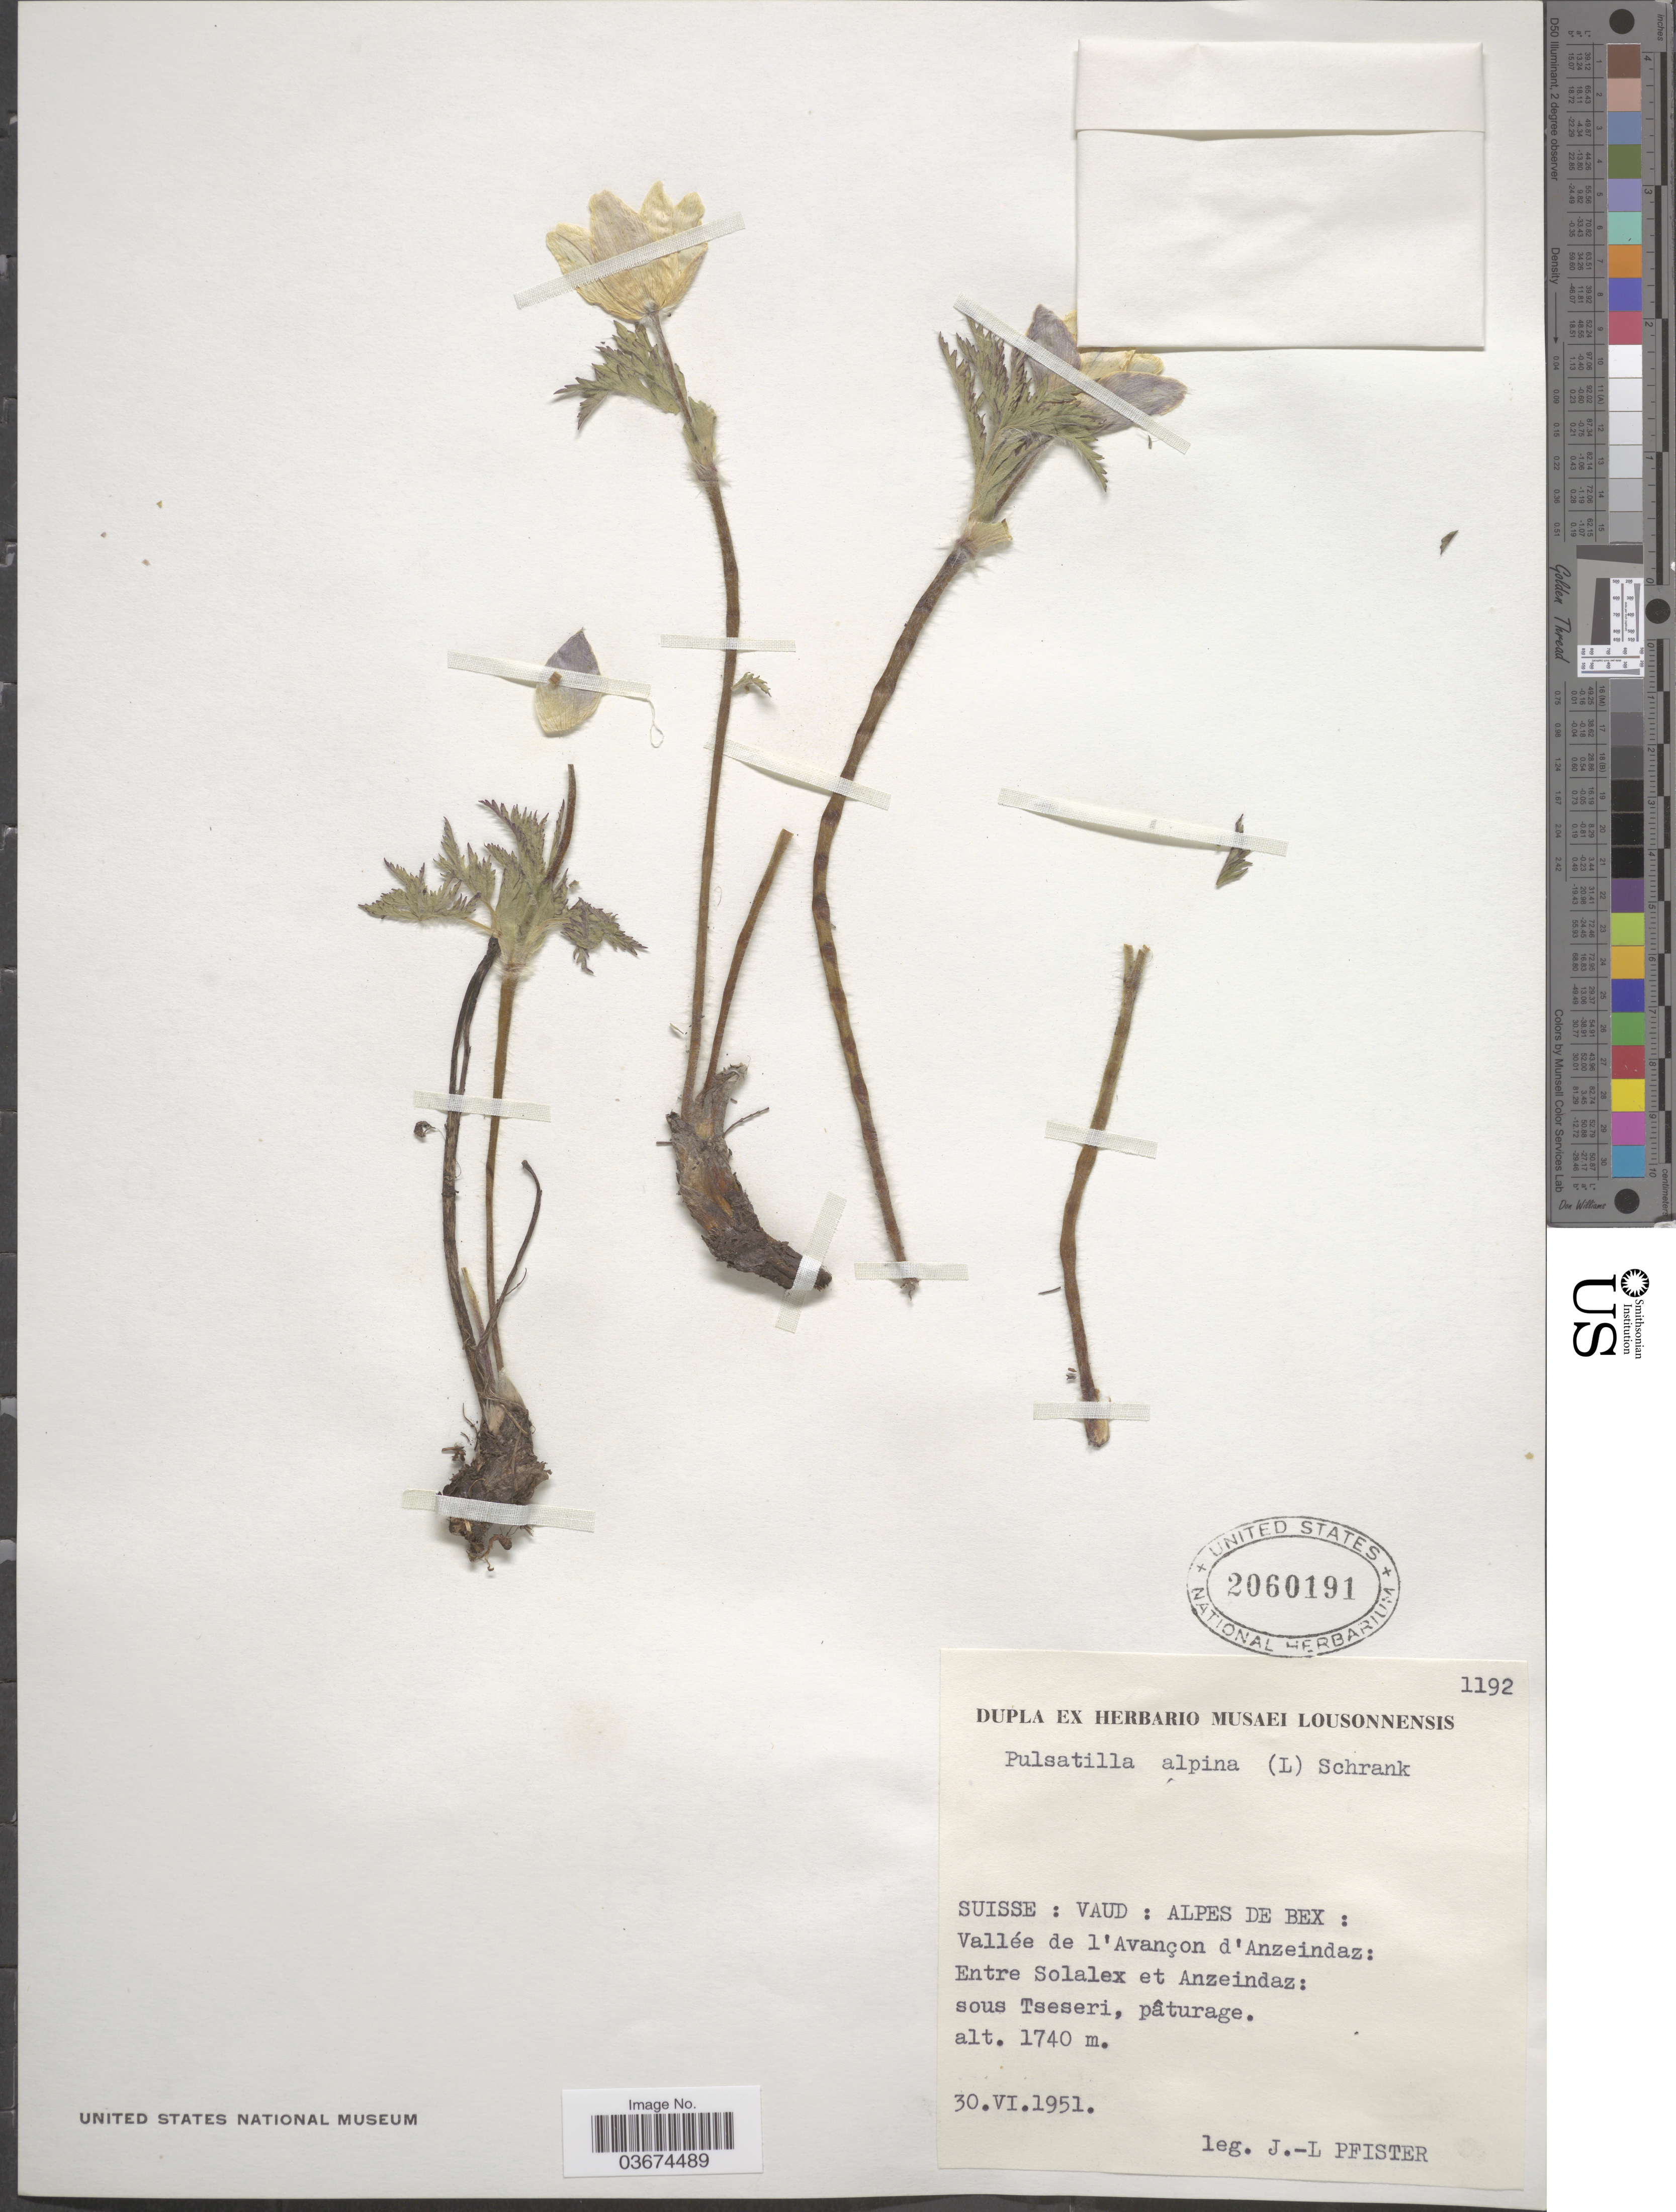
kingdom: Plantae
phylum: Tracheophyta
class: Magnoliopsida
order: Ranunculales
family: Ranunculaceae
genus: Pulsatilla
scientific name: Pulsatilla alpina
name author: Delarbre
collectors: J. Pfister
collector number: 1192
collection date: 1951-06-30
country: Switzerland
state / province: Vaud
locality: Suisse: Alpes de Bex: Vallée de l'Avançon d'Anzeidaz: Entre Solalex et Anzeidaz: sous Tseseri.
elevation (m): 1740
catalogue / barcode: US 2060191